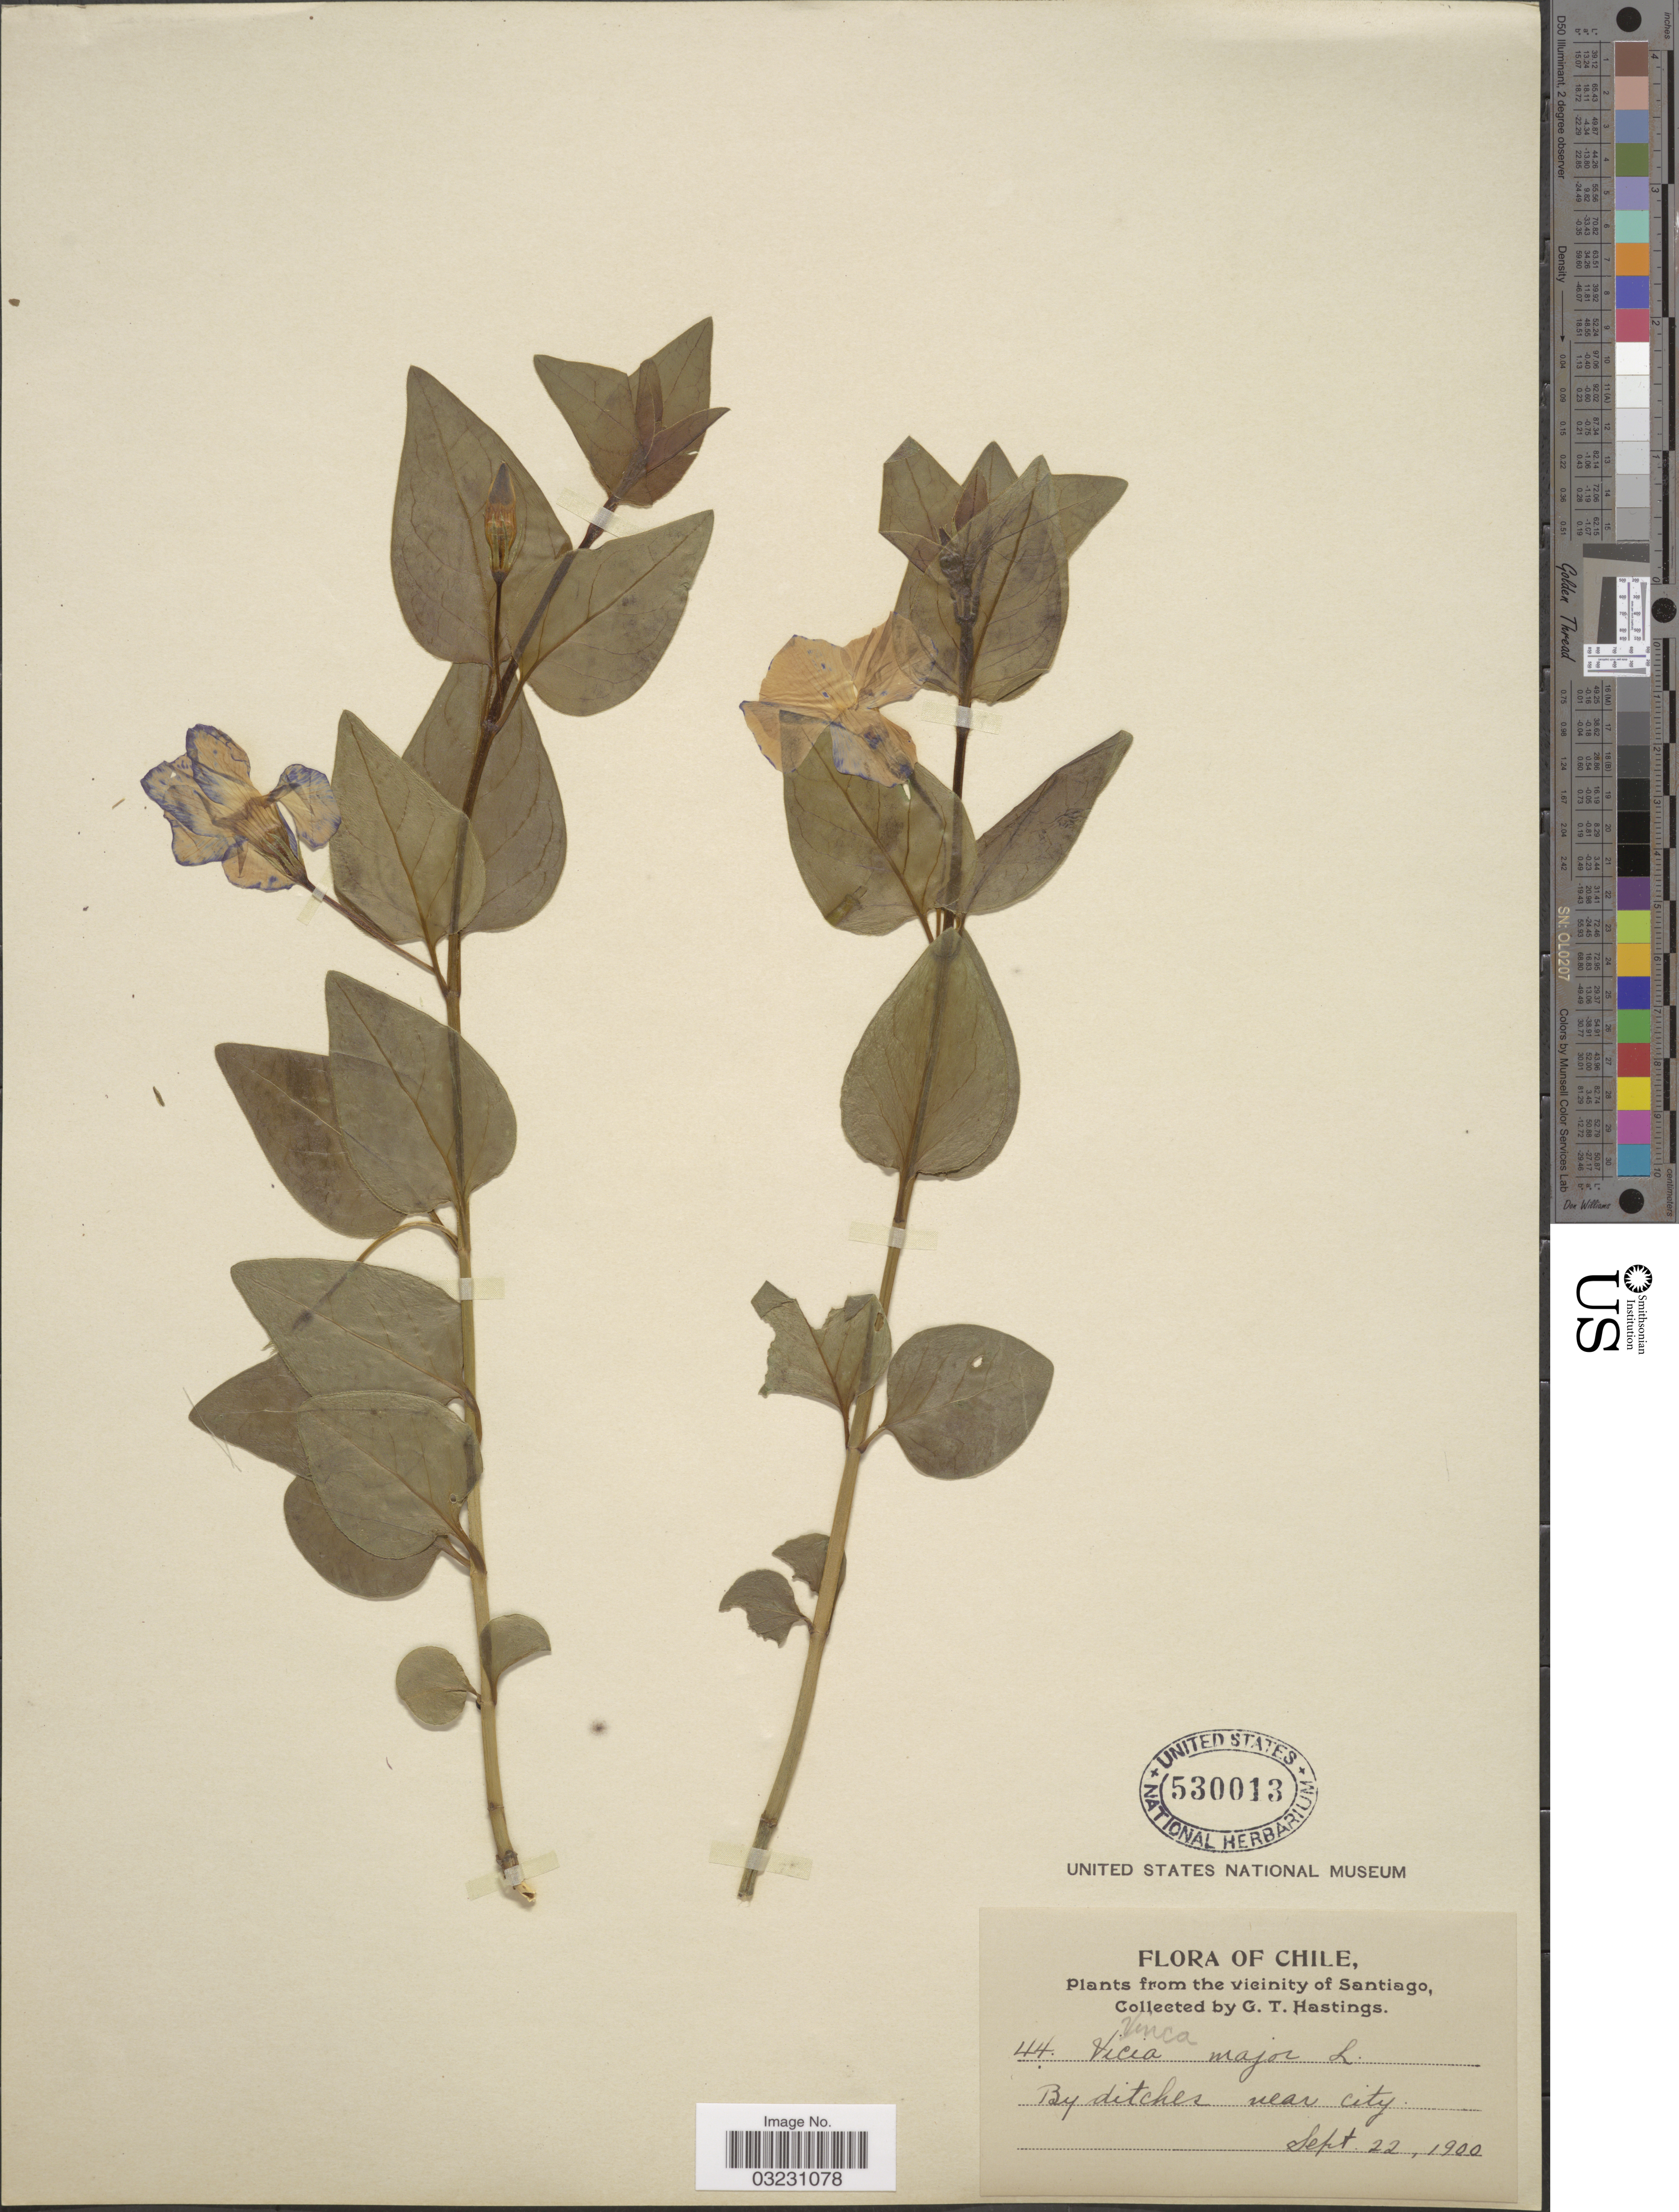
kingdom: Plantae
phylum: Tracheophyta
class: Magnoliopsida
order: Gentianales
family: Apocynaceae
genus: Vinca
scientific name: Vinca major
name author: L.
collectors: G. Hastings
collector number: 44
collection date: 1900-09-22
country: Chile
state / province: Región Metropolitana (RM)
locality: Vicinity of Santiago. By ditches near city.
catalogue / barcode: US 530013